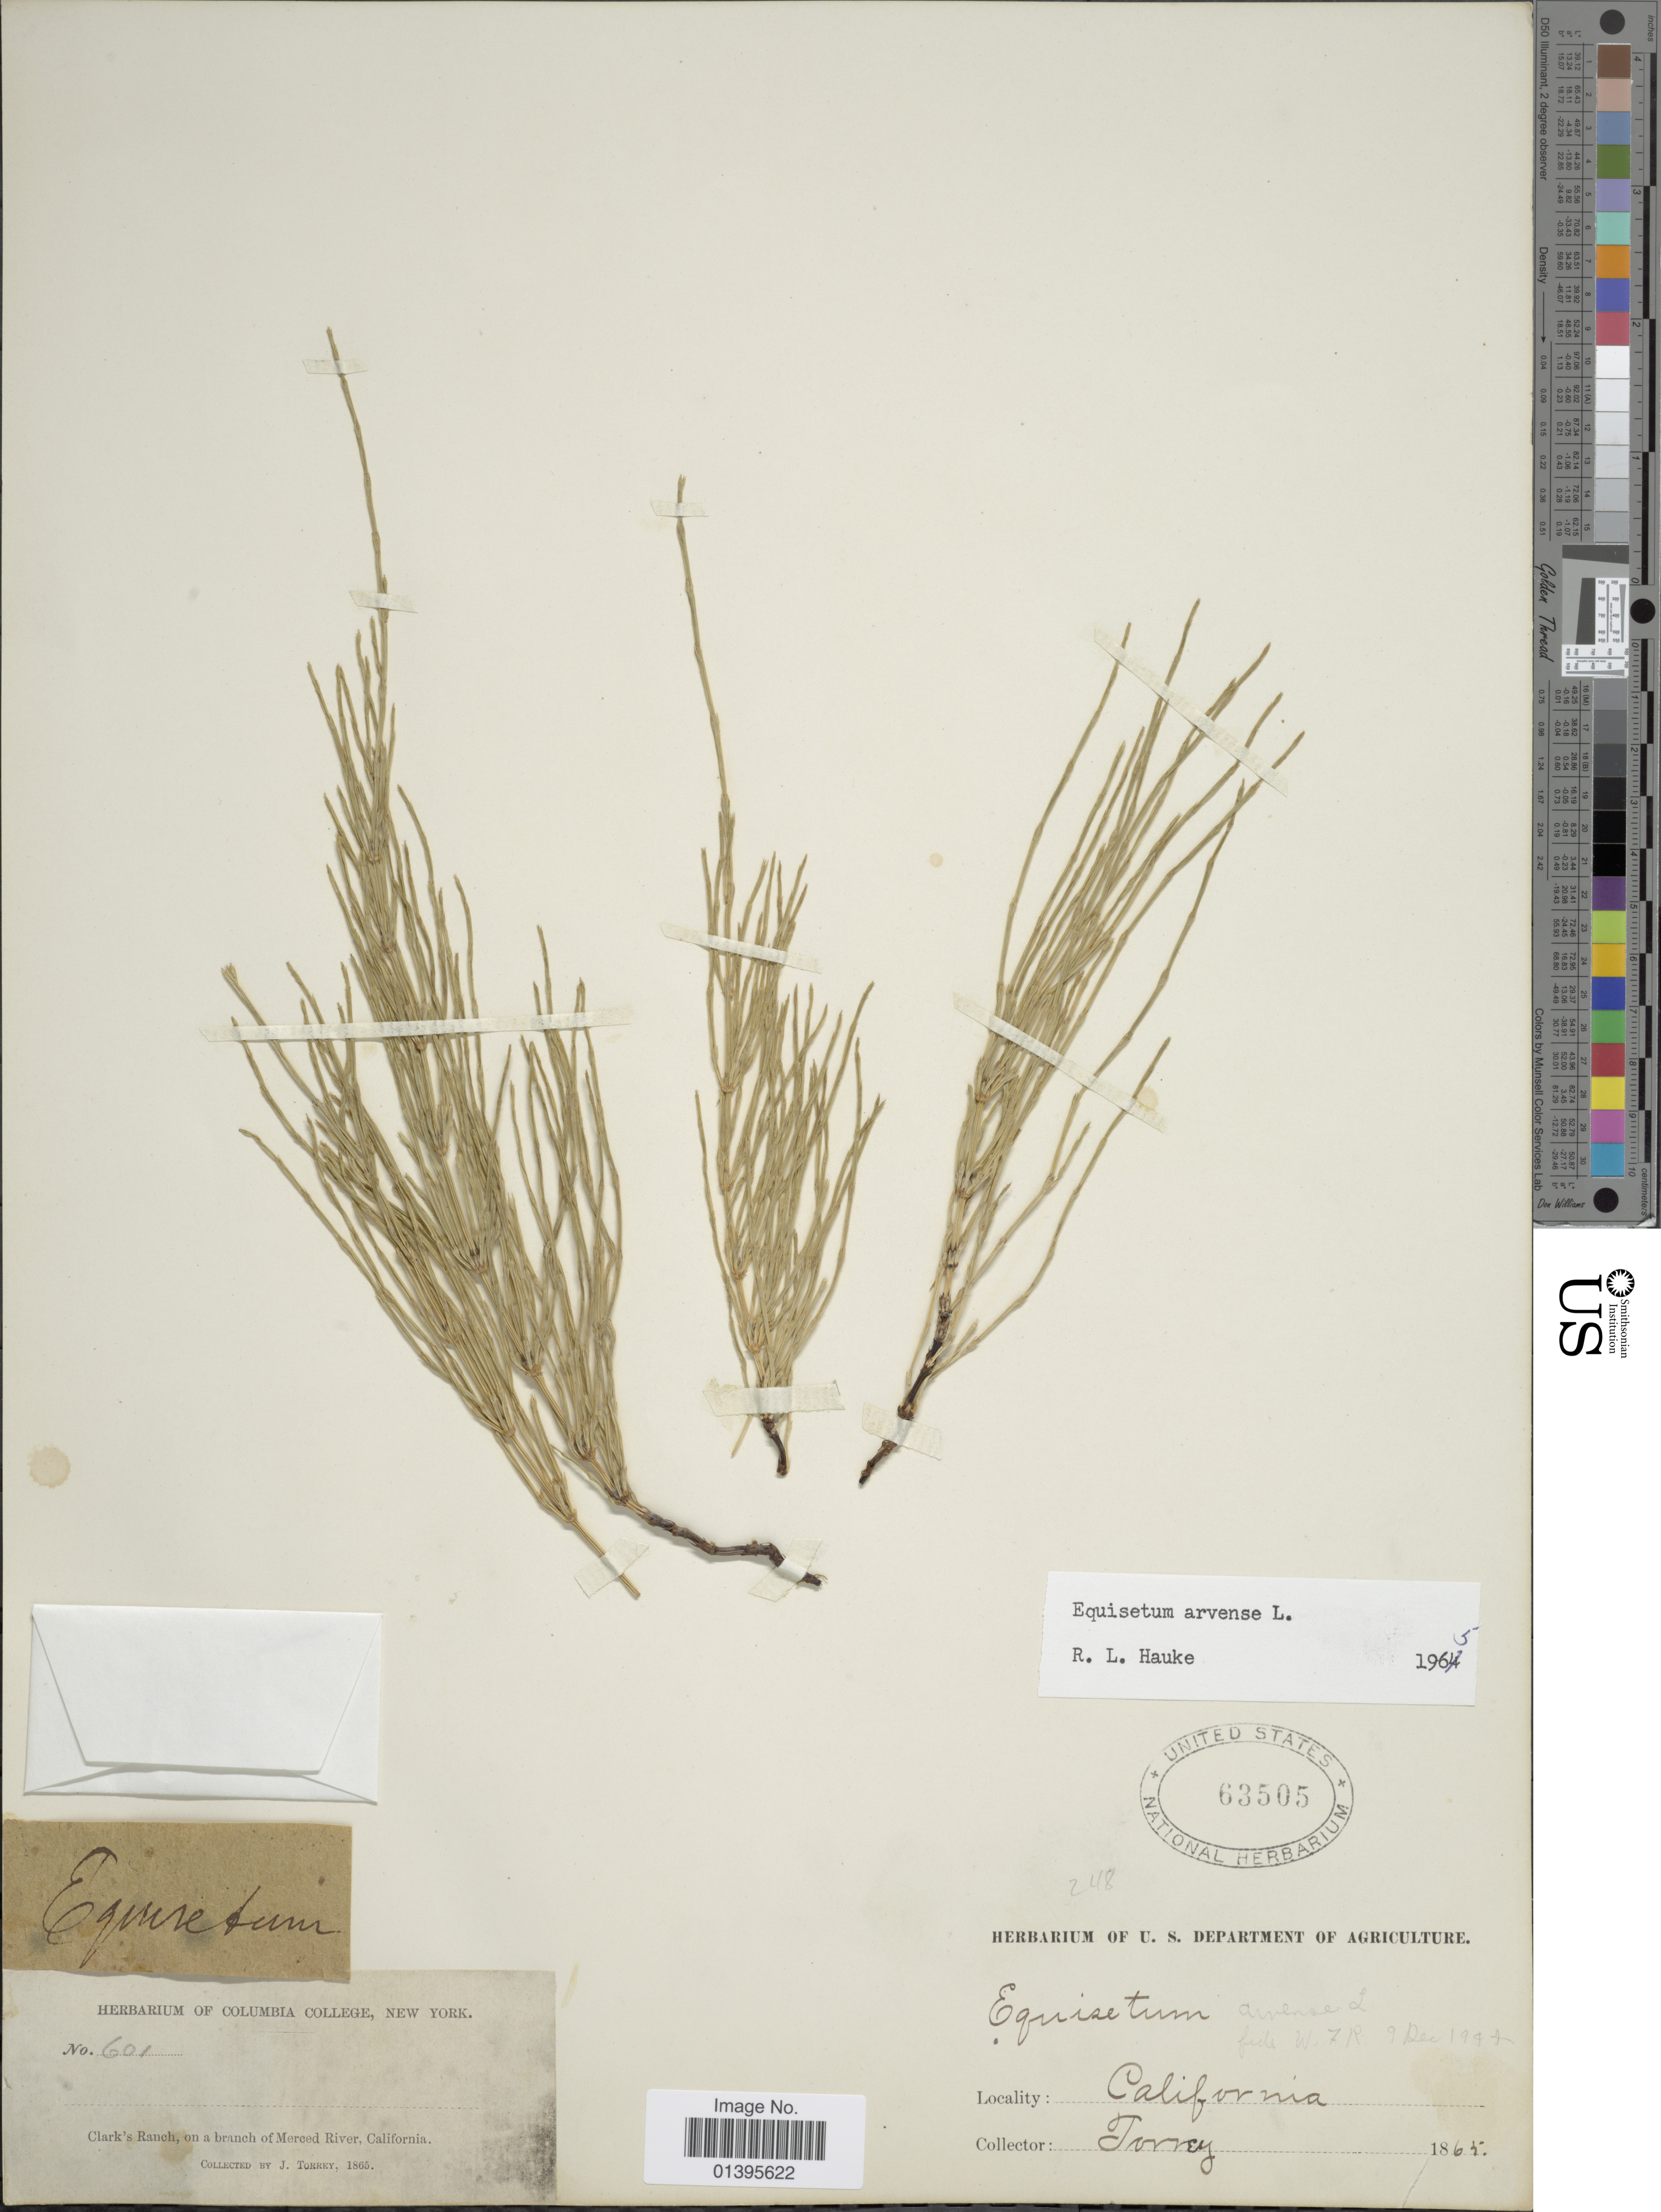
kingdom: Plantae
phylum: Tracheophyta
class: Polypodiopsida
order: Equisetales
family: Equisetaceae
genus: Equisetum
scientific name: Equisetum arvense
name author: L.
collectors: J. Torrey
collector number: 601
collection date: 1865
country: United States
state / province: California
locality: Clark's Ranch, on a branch of Merced River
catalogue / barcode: US 63505